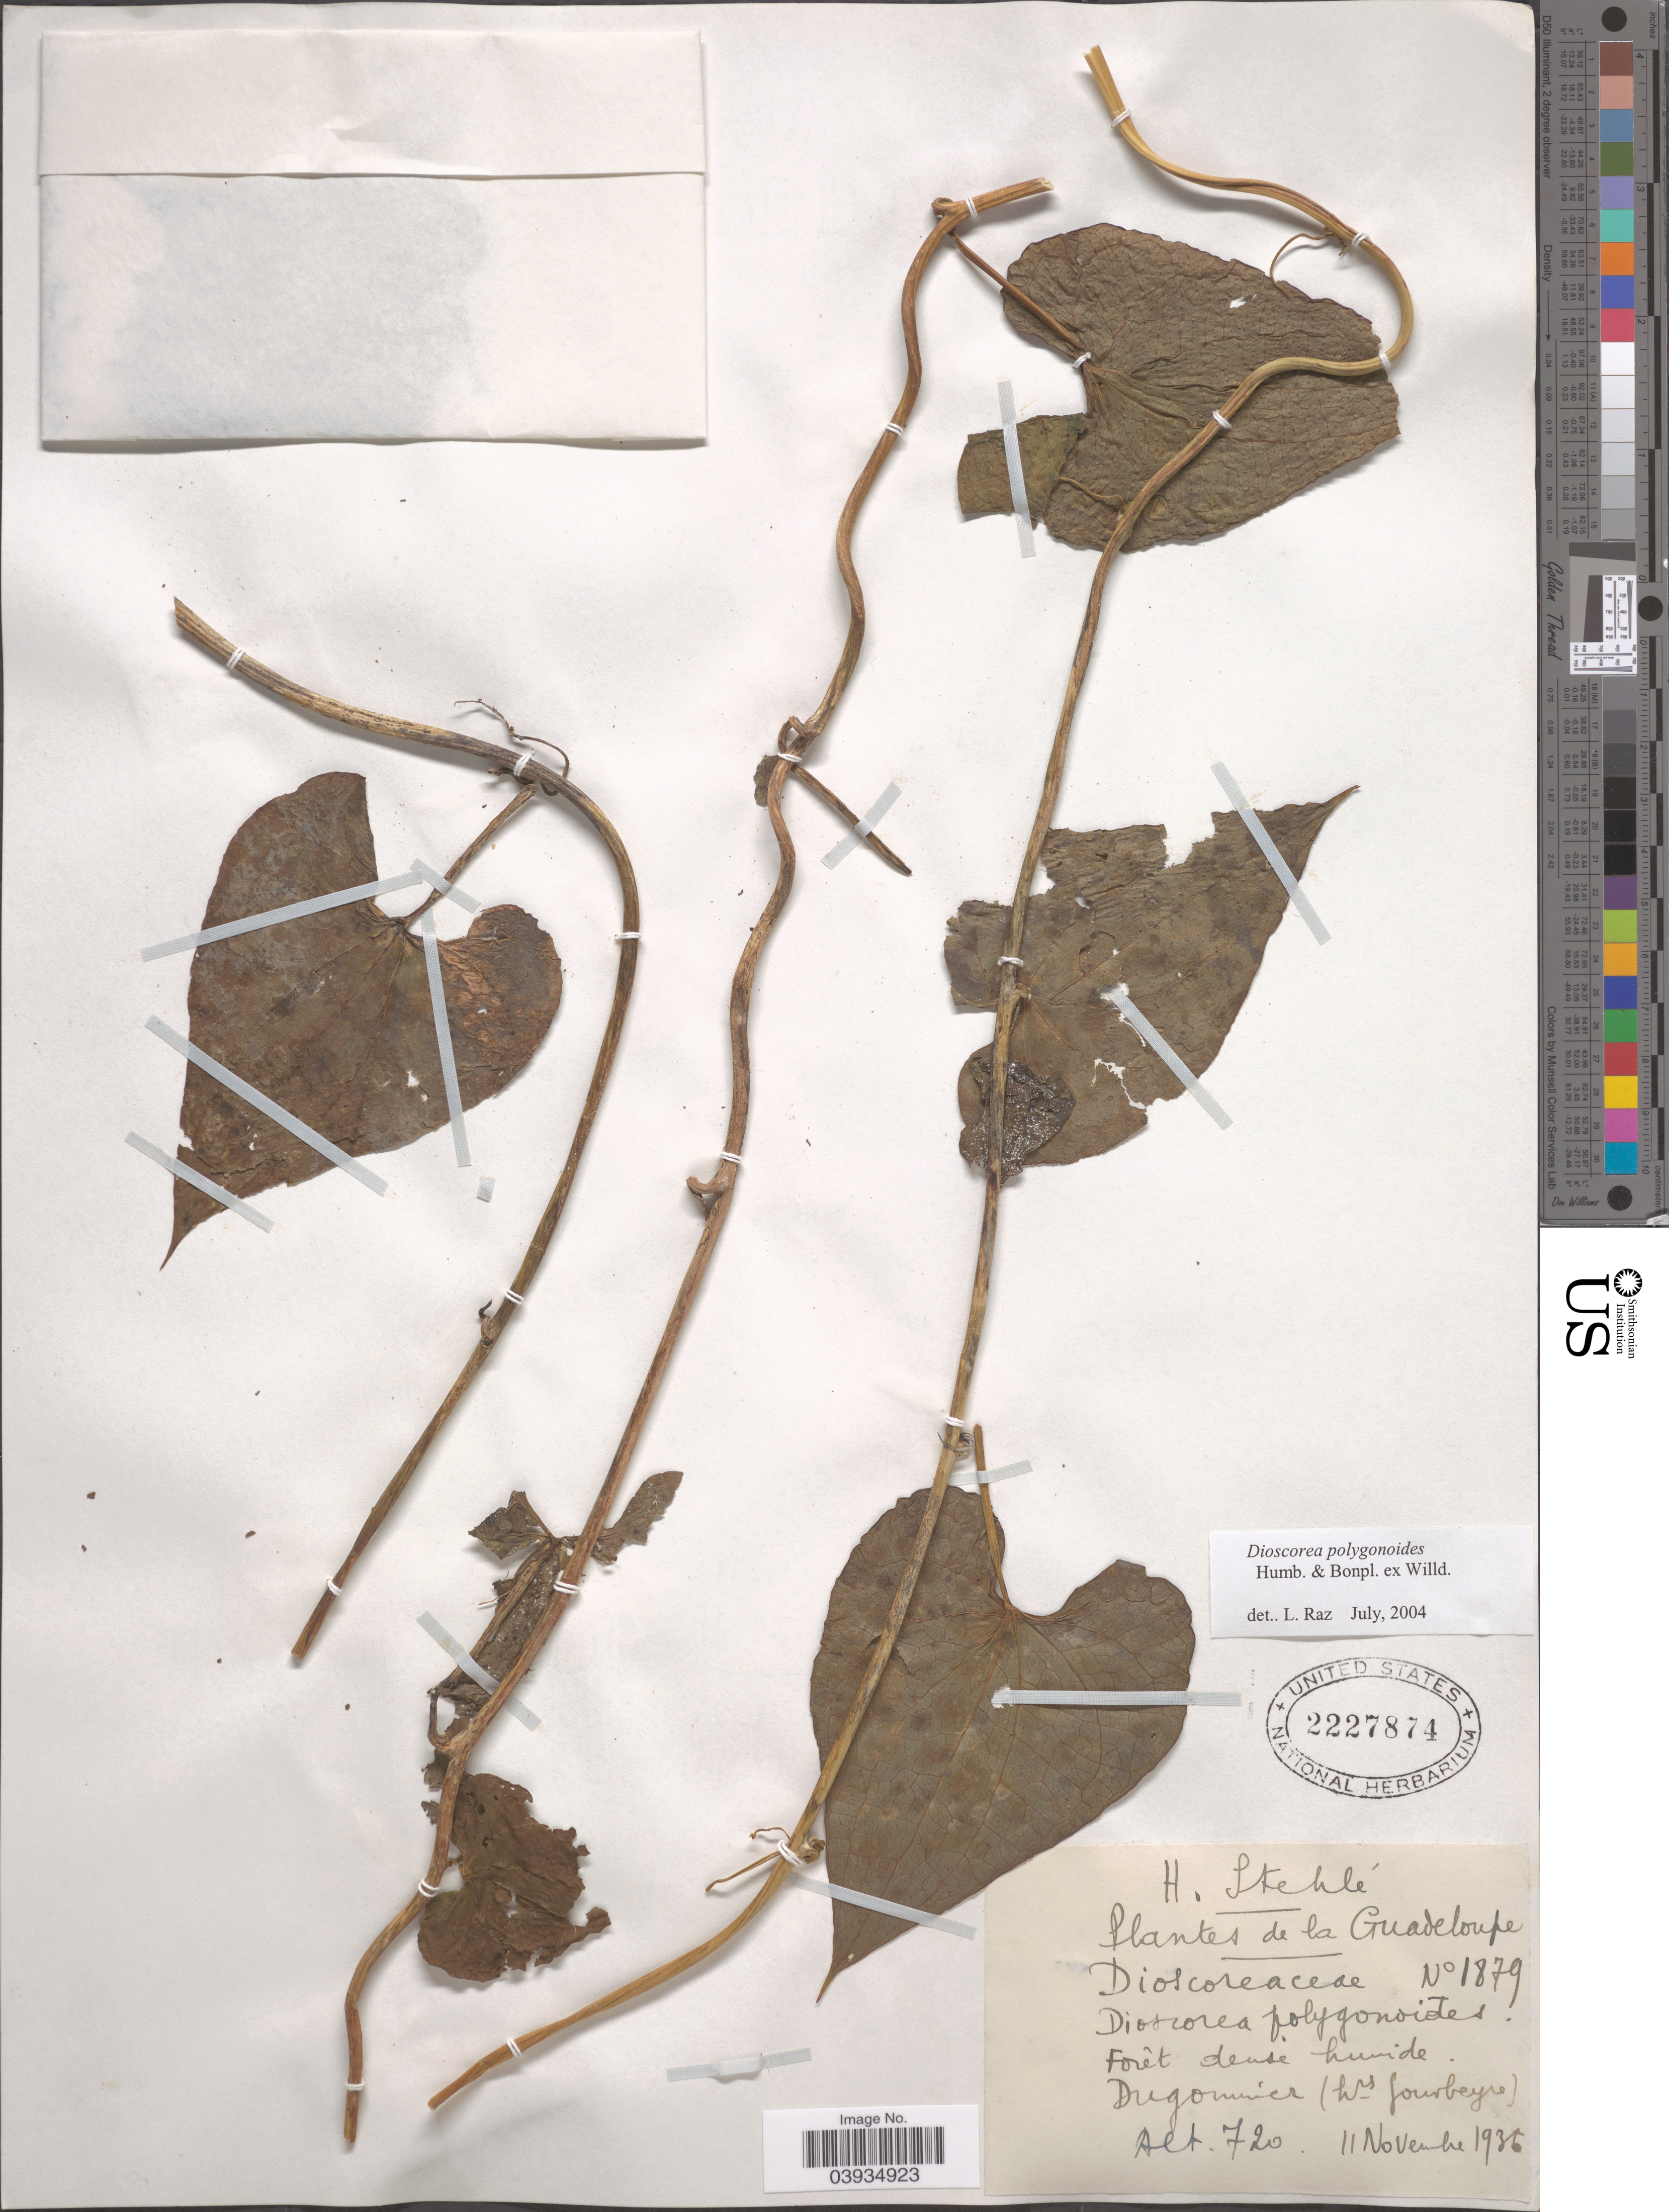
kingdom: Plantae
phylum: Tracheophyta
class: Liliopsida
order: Dioscoreales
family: Dioscoreaceae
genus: Dioscorea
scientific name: Dioscorea polygonoides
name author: Humb. & Bonpl. ex Willd.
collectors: H. Stehlé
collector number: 1879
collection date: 1935-11-11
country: Guadeloupe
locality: Dugommier (hts Gourbeyre).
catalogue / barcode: US 2227874